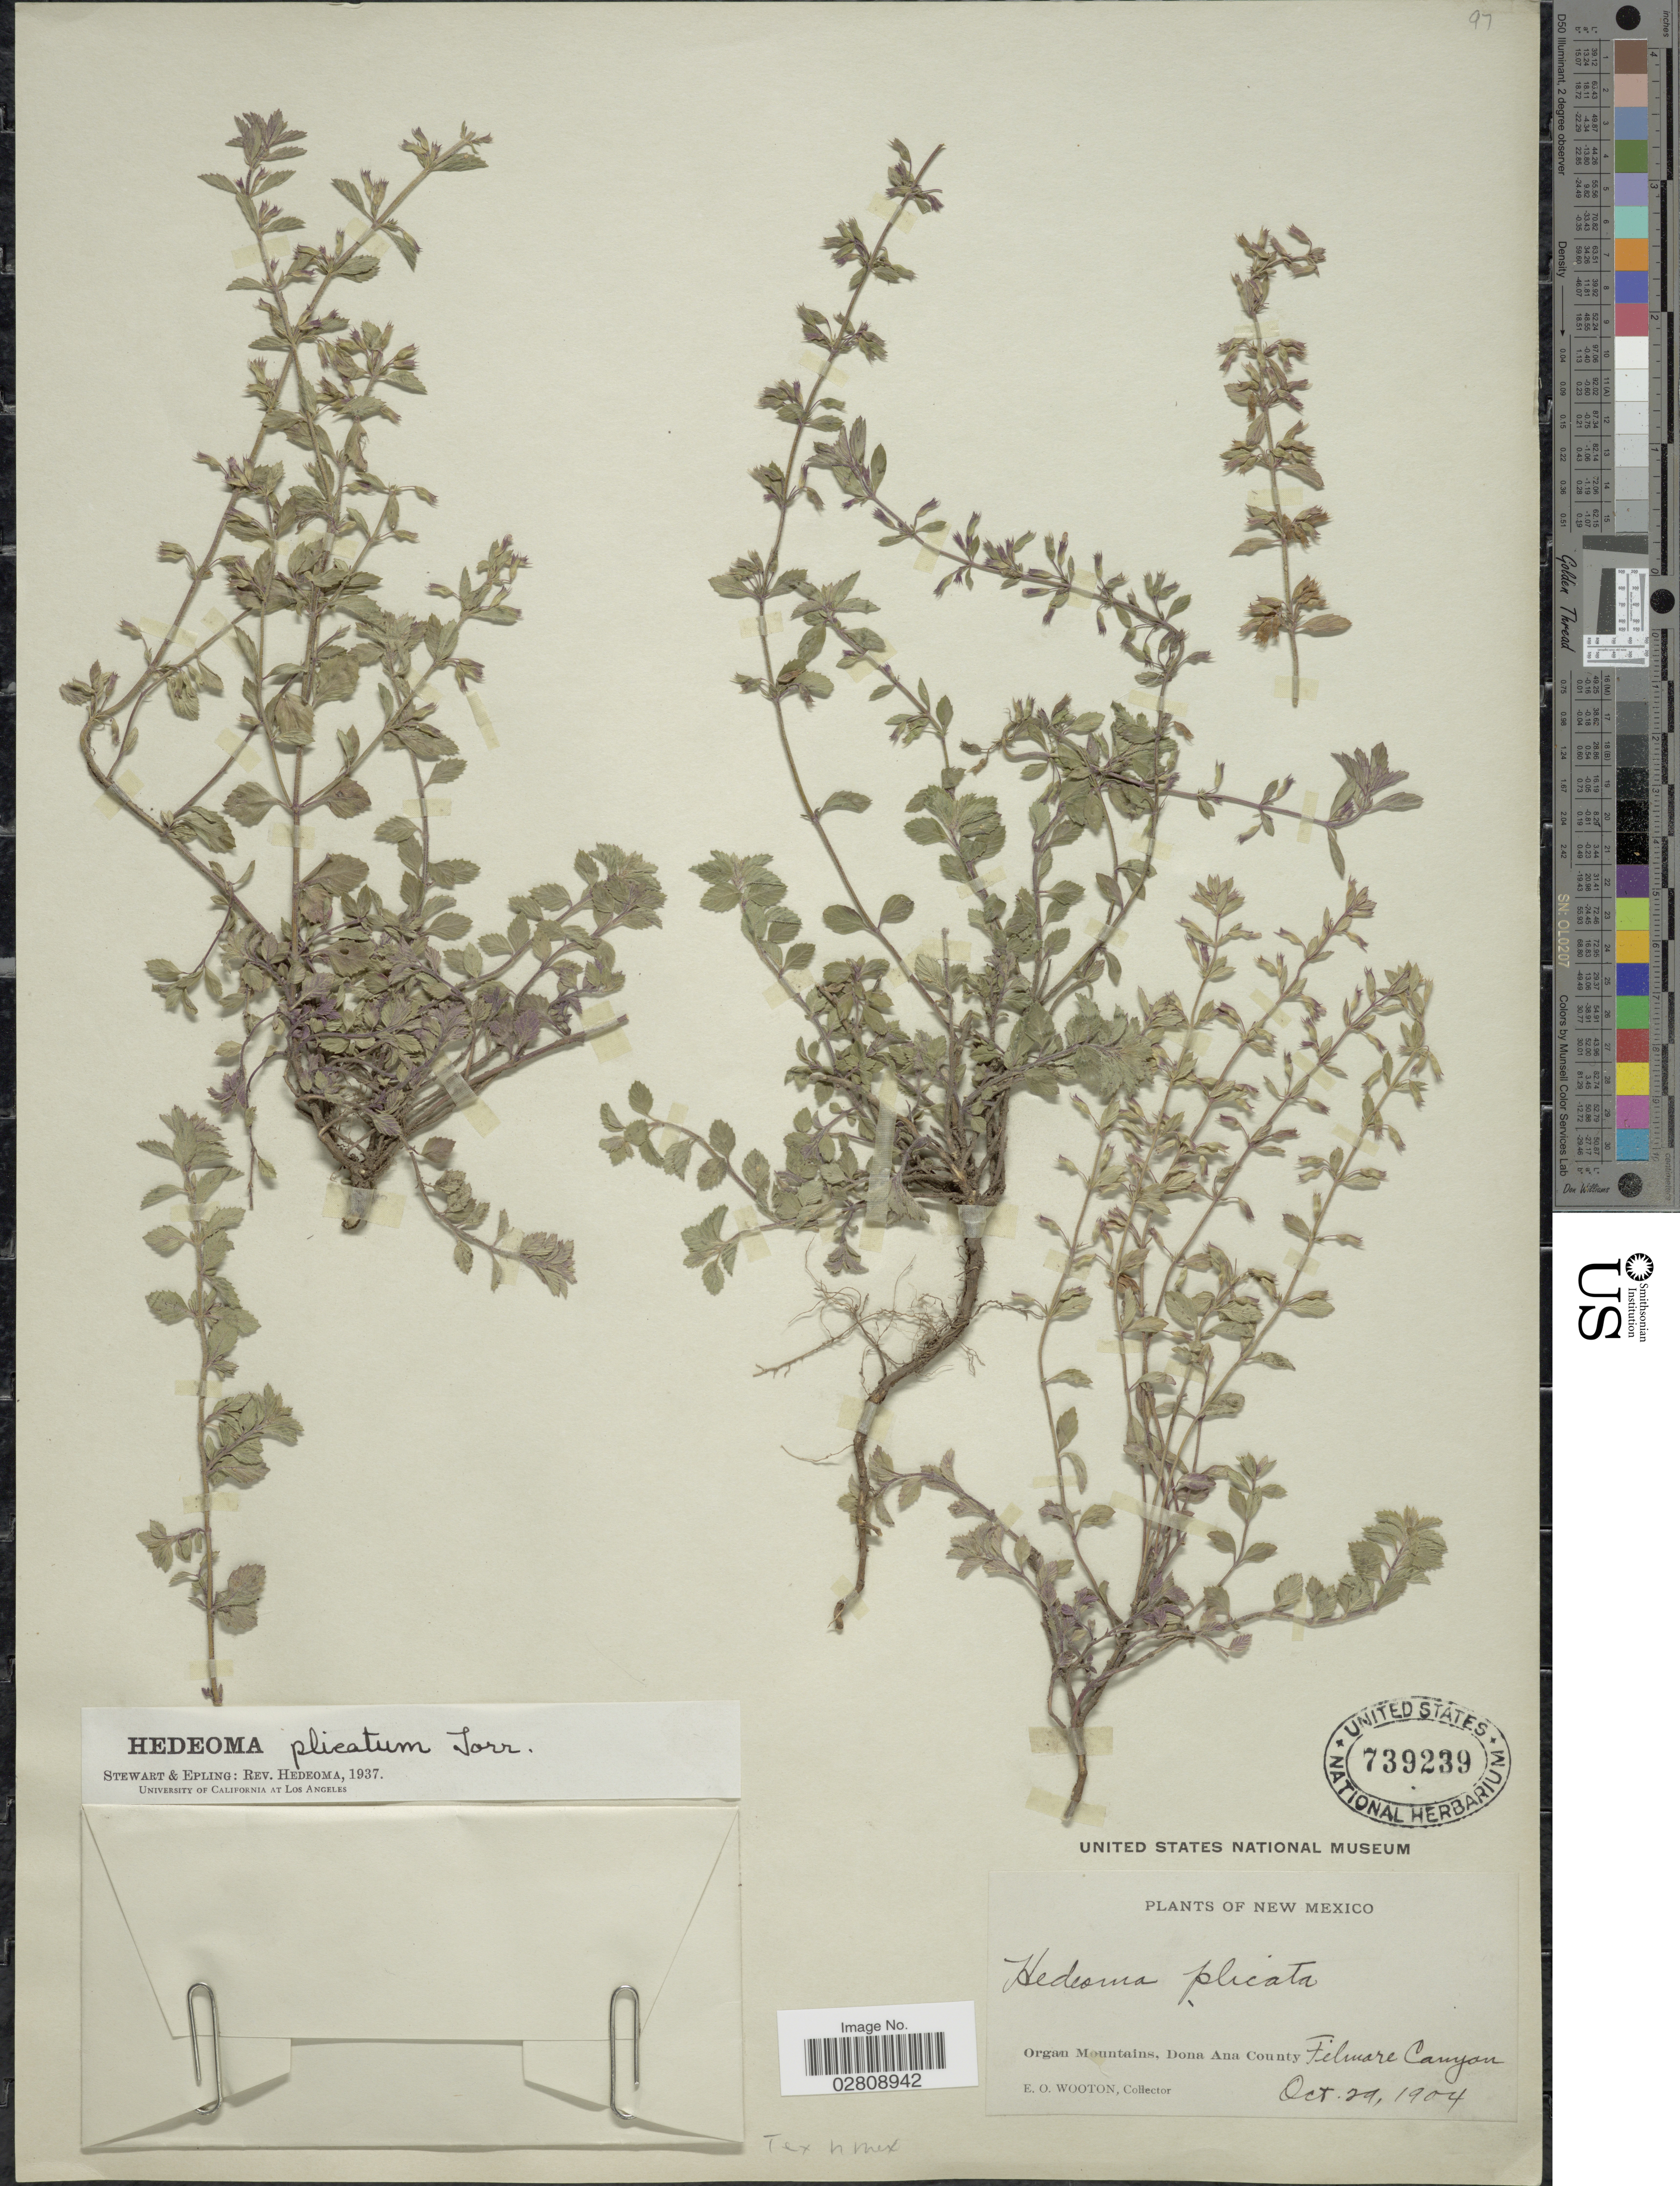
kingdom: Plantae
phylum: Tracheophyta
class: Magnoliopsida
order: Lamiales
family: Lamiaceae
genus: Hedeoma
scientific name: Hedeoma plicatum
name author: Torr. in Emory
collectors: E. O. Wooton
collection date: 1904-10-29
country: United States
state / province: New Mexico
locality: Organ Mountains, Dona Ana County. Filmare Canyon.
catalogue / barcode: US 739239